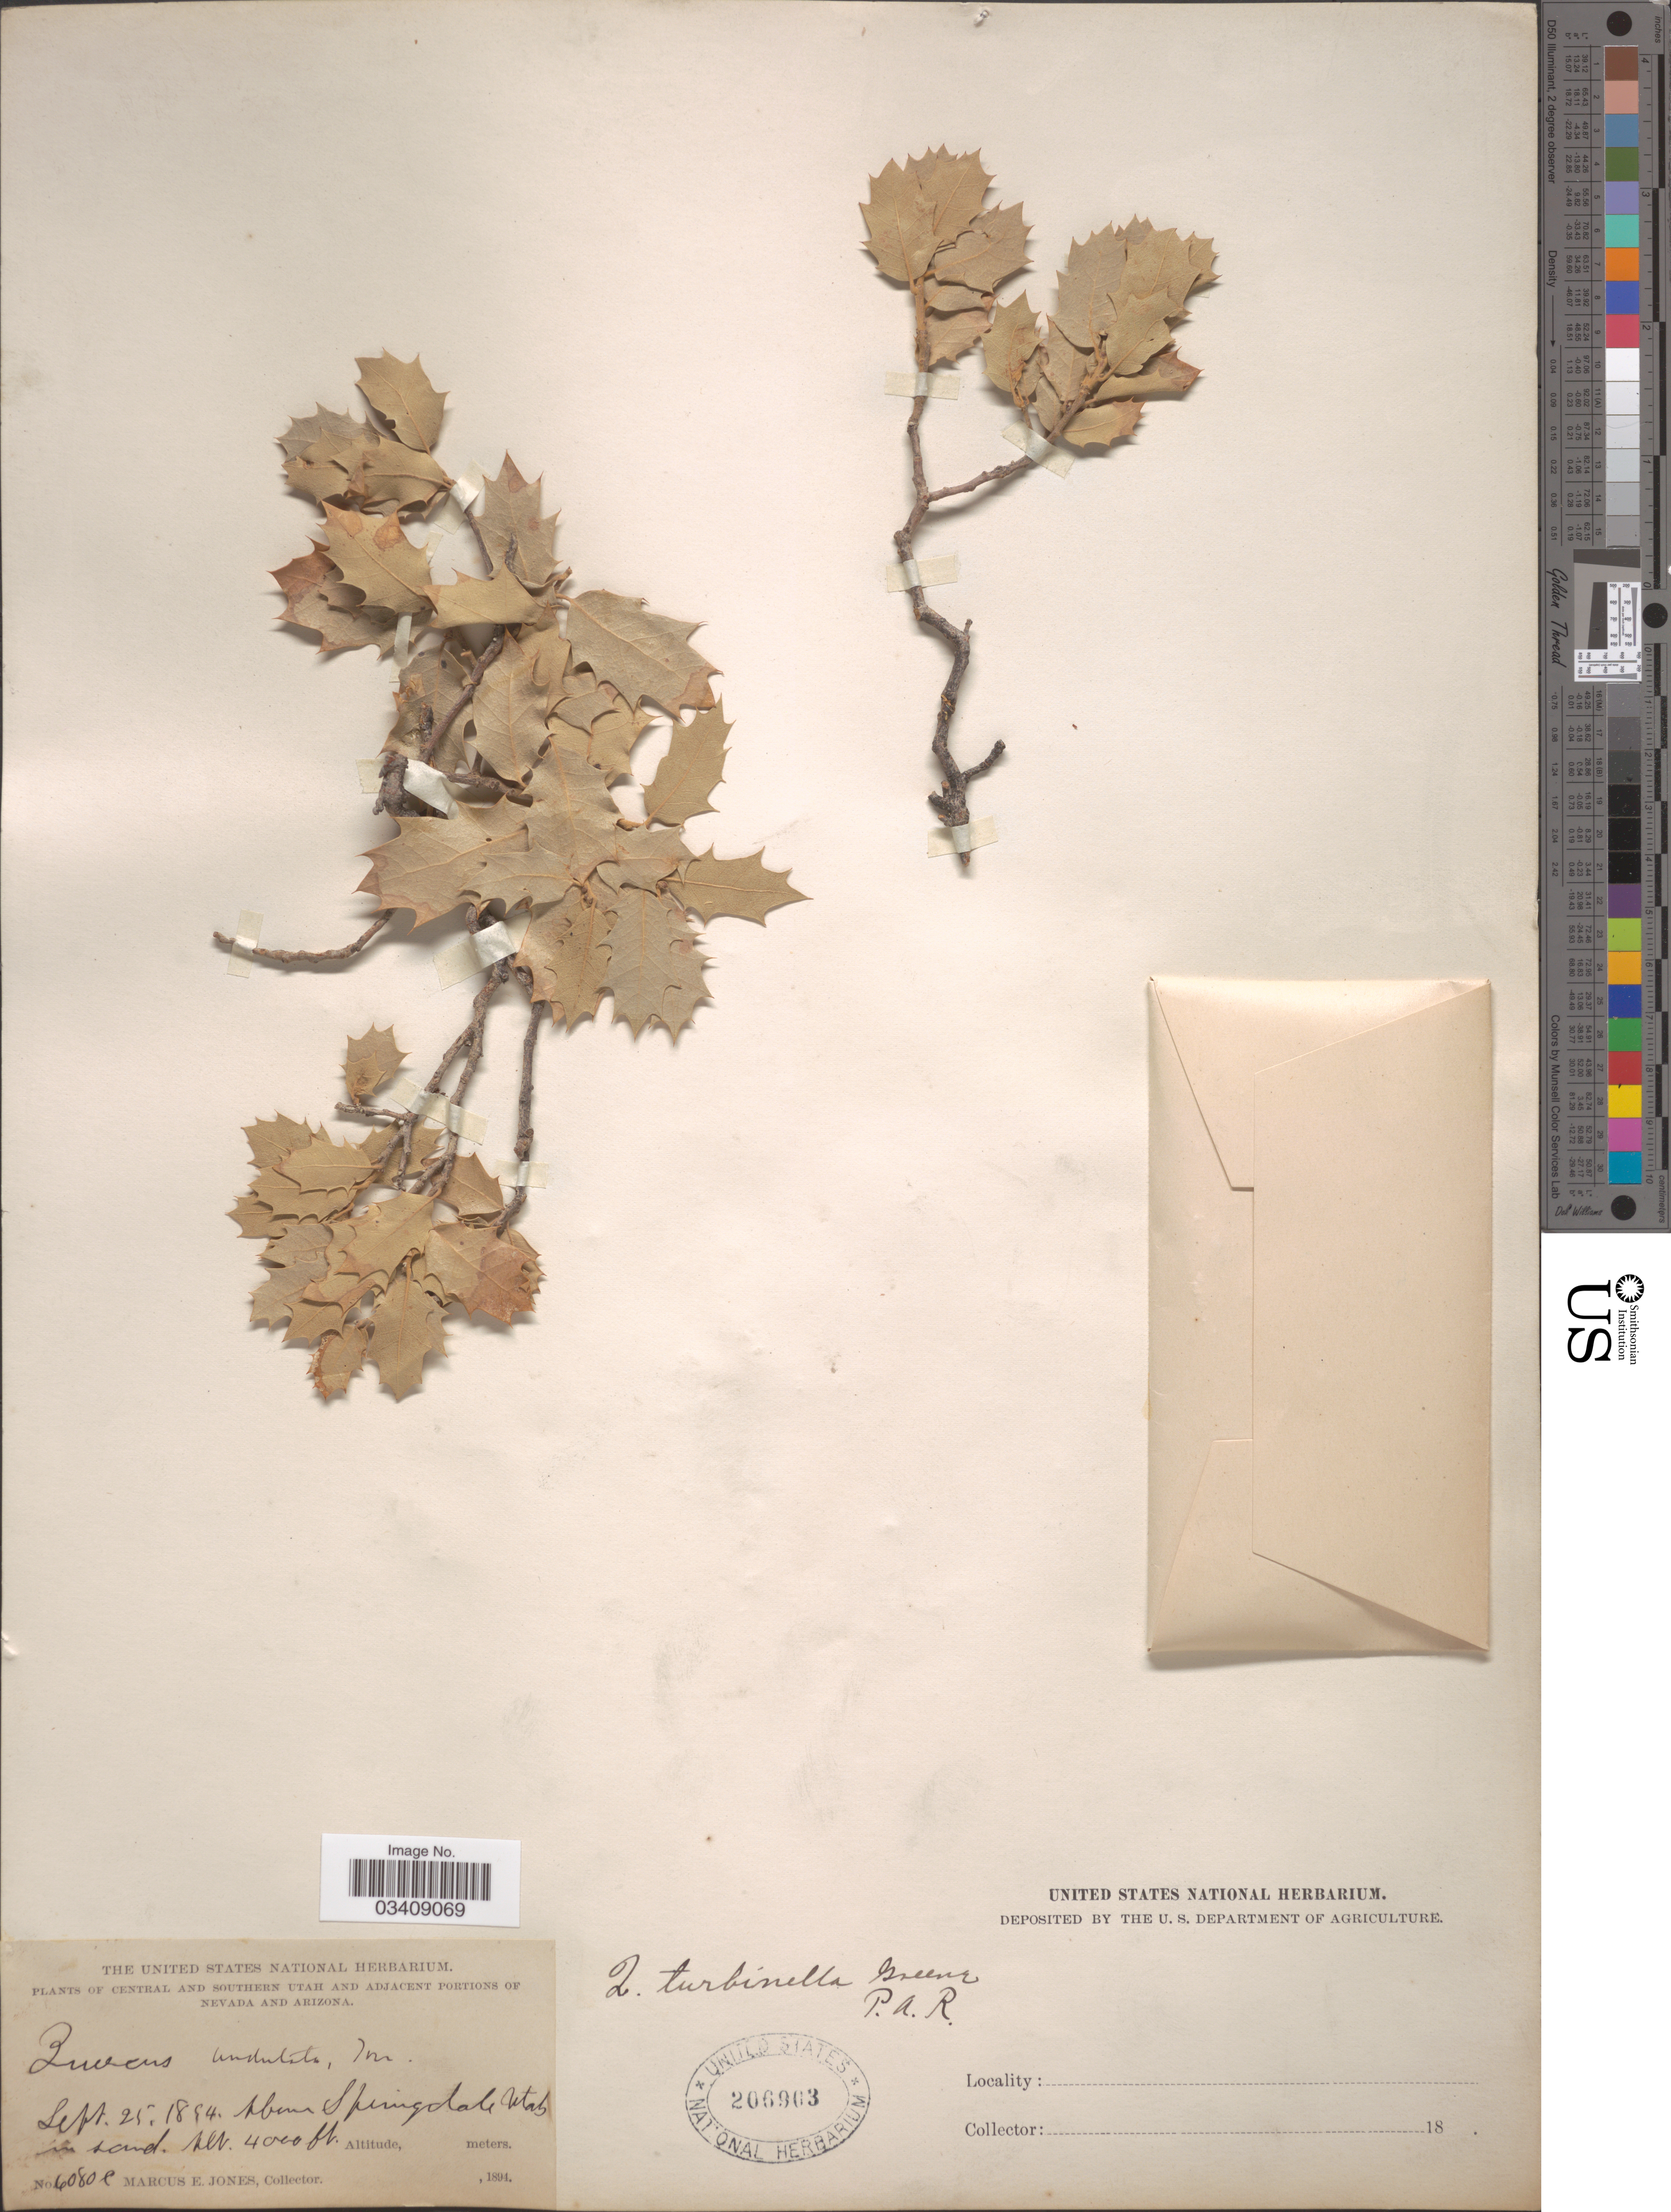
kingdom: Plantae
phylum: Tracheophyta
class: Magnoliopsida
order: Fagales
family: Fagaceae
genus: Quercus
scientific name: Quercus turbinella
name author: Greene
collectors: M. E. Jones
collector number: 6082e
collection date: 1894-09-25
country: United States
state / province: Utah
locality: Above Springdale.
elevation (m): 1219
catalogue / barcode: US 206903